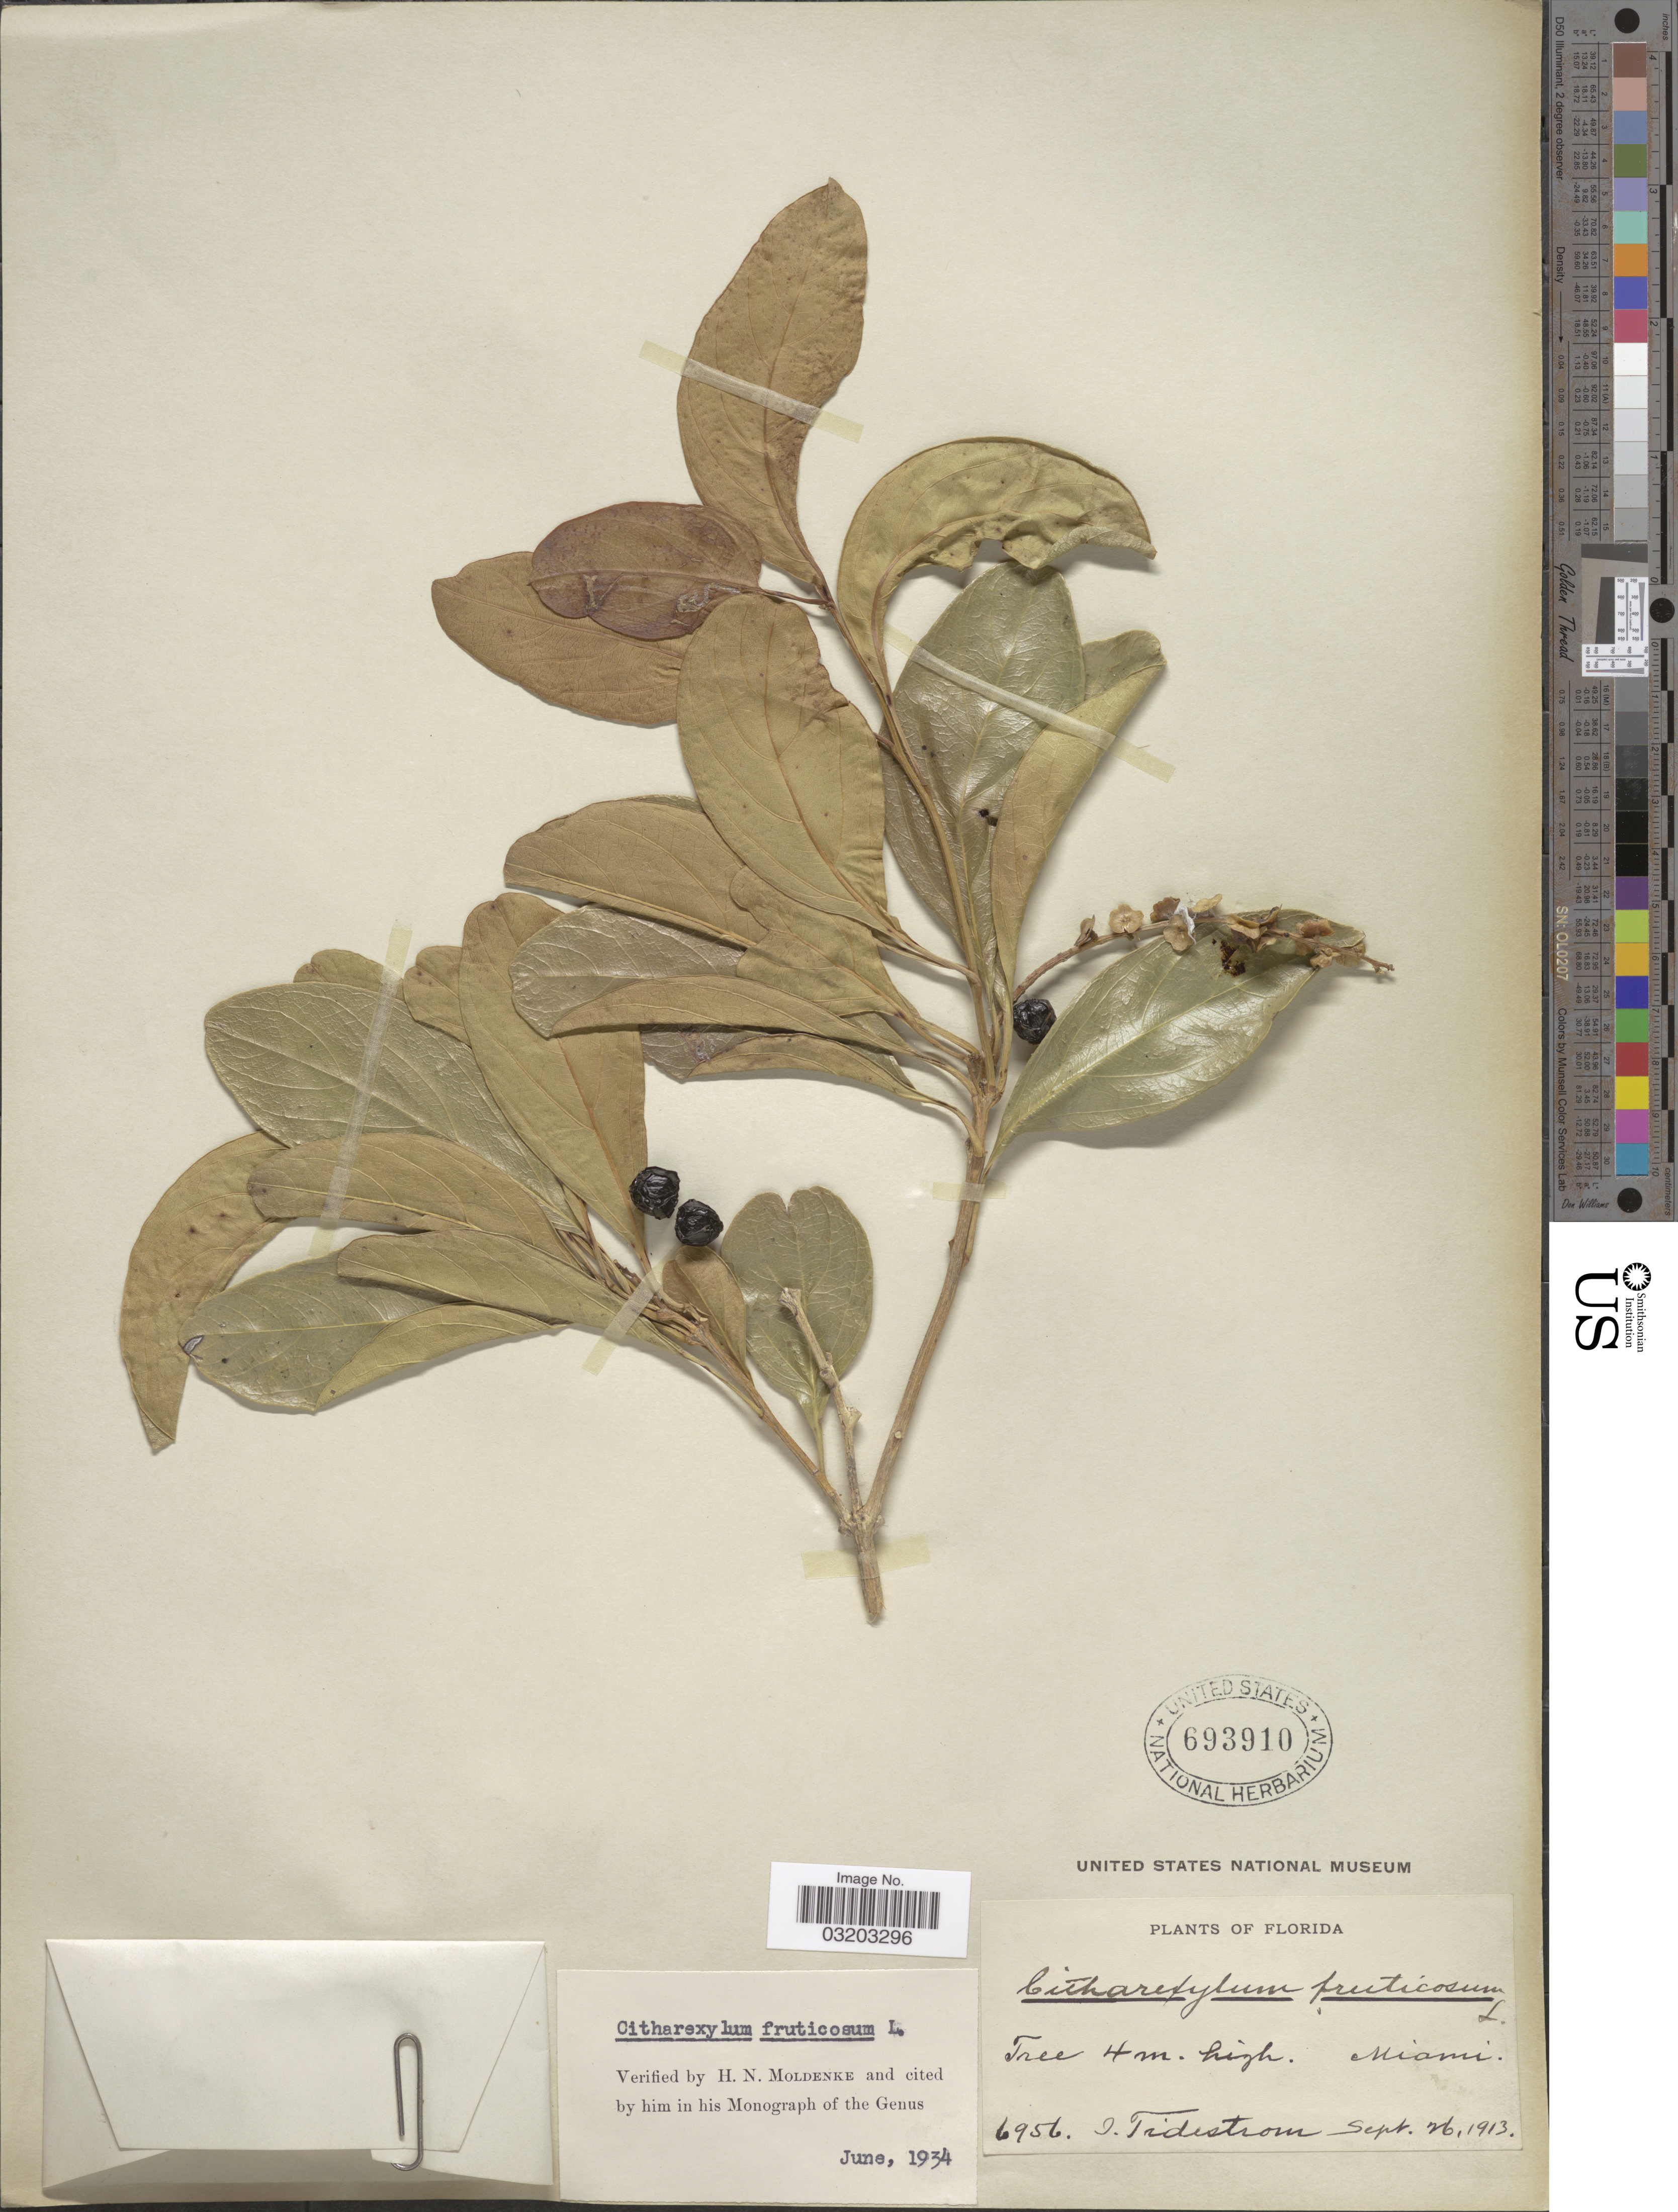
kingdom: Plantae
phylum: Tracheophyta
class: Magnoliopsida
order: Lamiales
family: Verbenaceae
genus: Citharexylum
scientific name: Citharexylum fruticosum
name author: L.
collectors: I. F. Tidestrom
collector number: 6956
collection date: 1913-09-26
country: United States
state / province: Florida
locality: Miami.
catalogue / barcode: US 693910